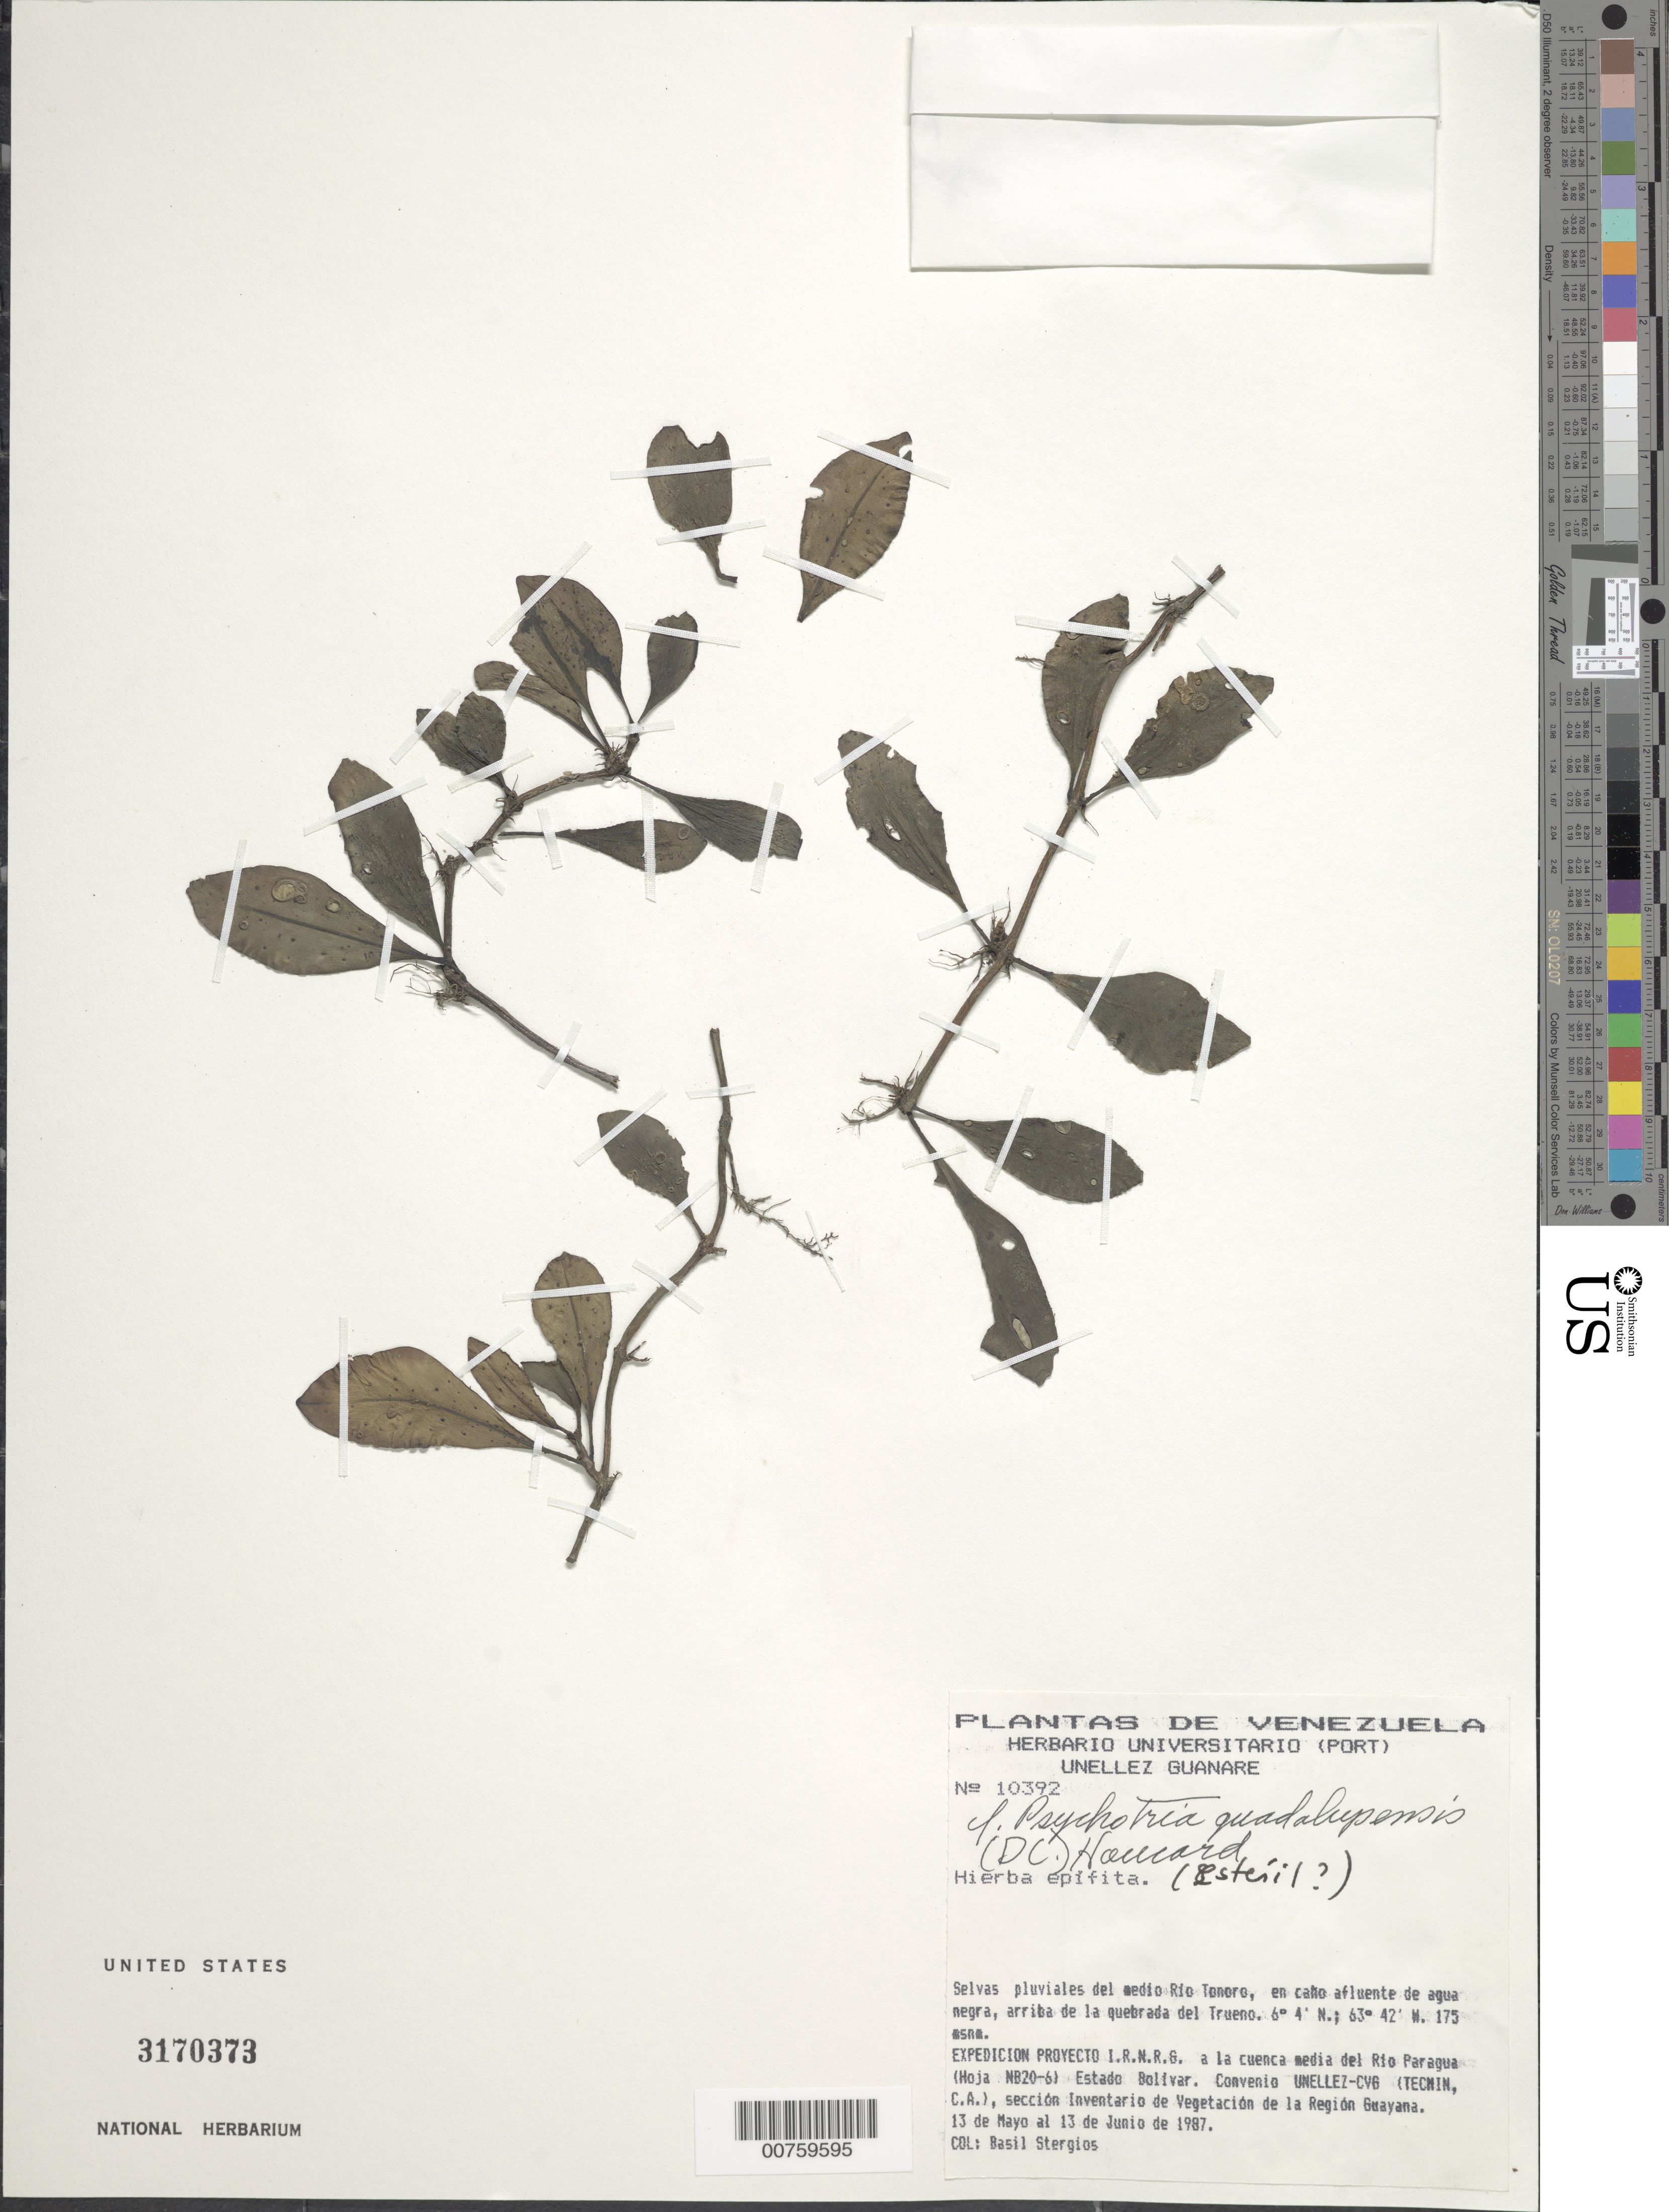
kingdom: Plantae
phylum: Tracheophyta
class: Magnoliopsida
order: Gentianales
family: Rubiaceae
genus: Psychotria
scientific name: Psychotria guadalupensis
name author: (DC.) R.A. Howard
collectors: B. G. Stergios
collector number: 10392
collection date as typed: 13-May-87 to 13-Jun-87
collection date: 1987-05-13/1987-06-13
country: Venezuela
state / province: Bolívar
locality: Río Paragua, Río Tonoro, arriba de la quebrada del Trueno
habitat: Cano afluente de agua negra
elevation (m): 175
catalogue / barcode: US 3170373